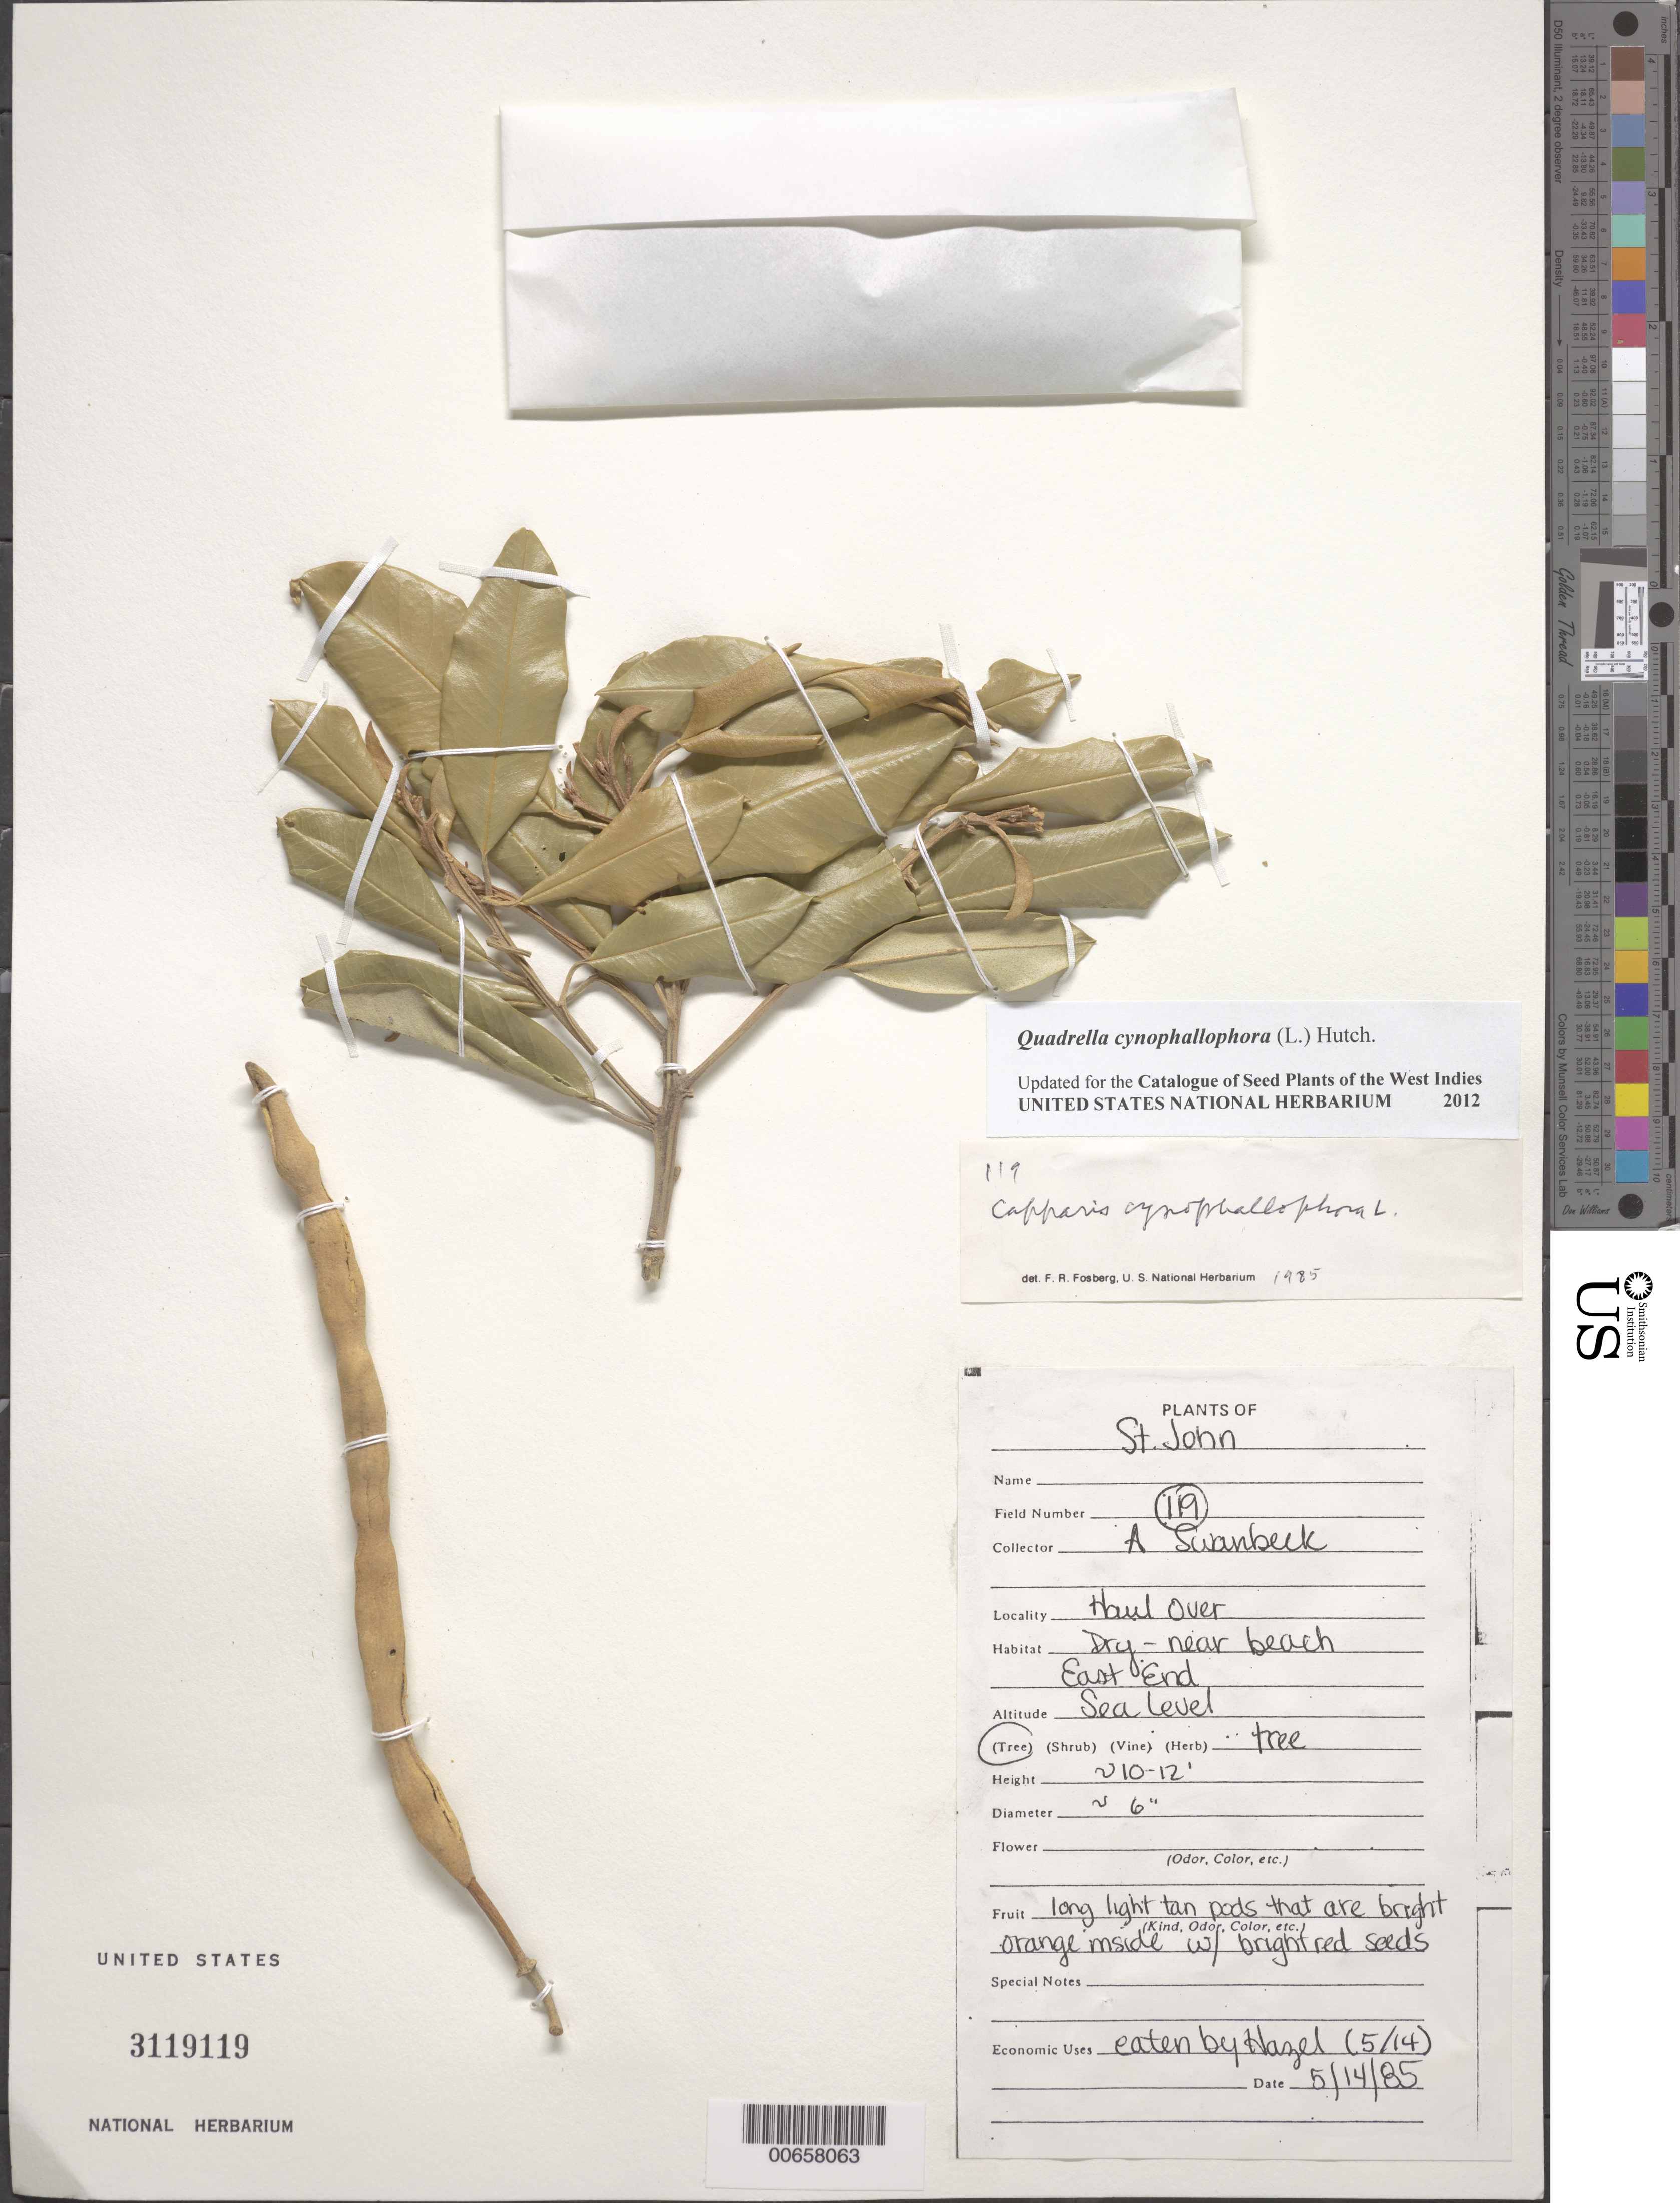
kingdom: Plantae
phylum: Tracheophyta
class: Magnoliopsida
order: Brassicales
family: Capparaceae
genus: Capparis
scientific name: Capparis cynophallophora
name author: L.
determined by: Fosberg, F. R.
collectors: A. Swanbeck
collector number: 119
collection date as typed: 14 May 1985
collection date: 1985-05-14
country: U.S. Virgin Islands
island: St. John Island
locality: Haul Over; East End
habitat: Dry-near beach East End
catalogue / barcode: US 3119119